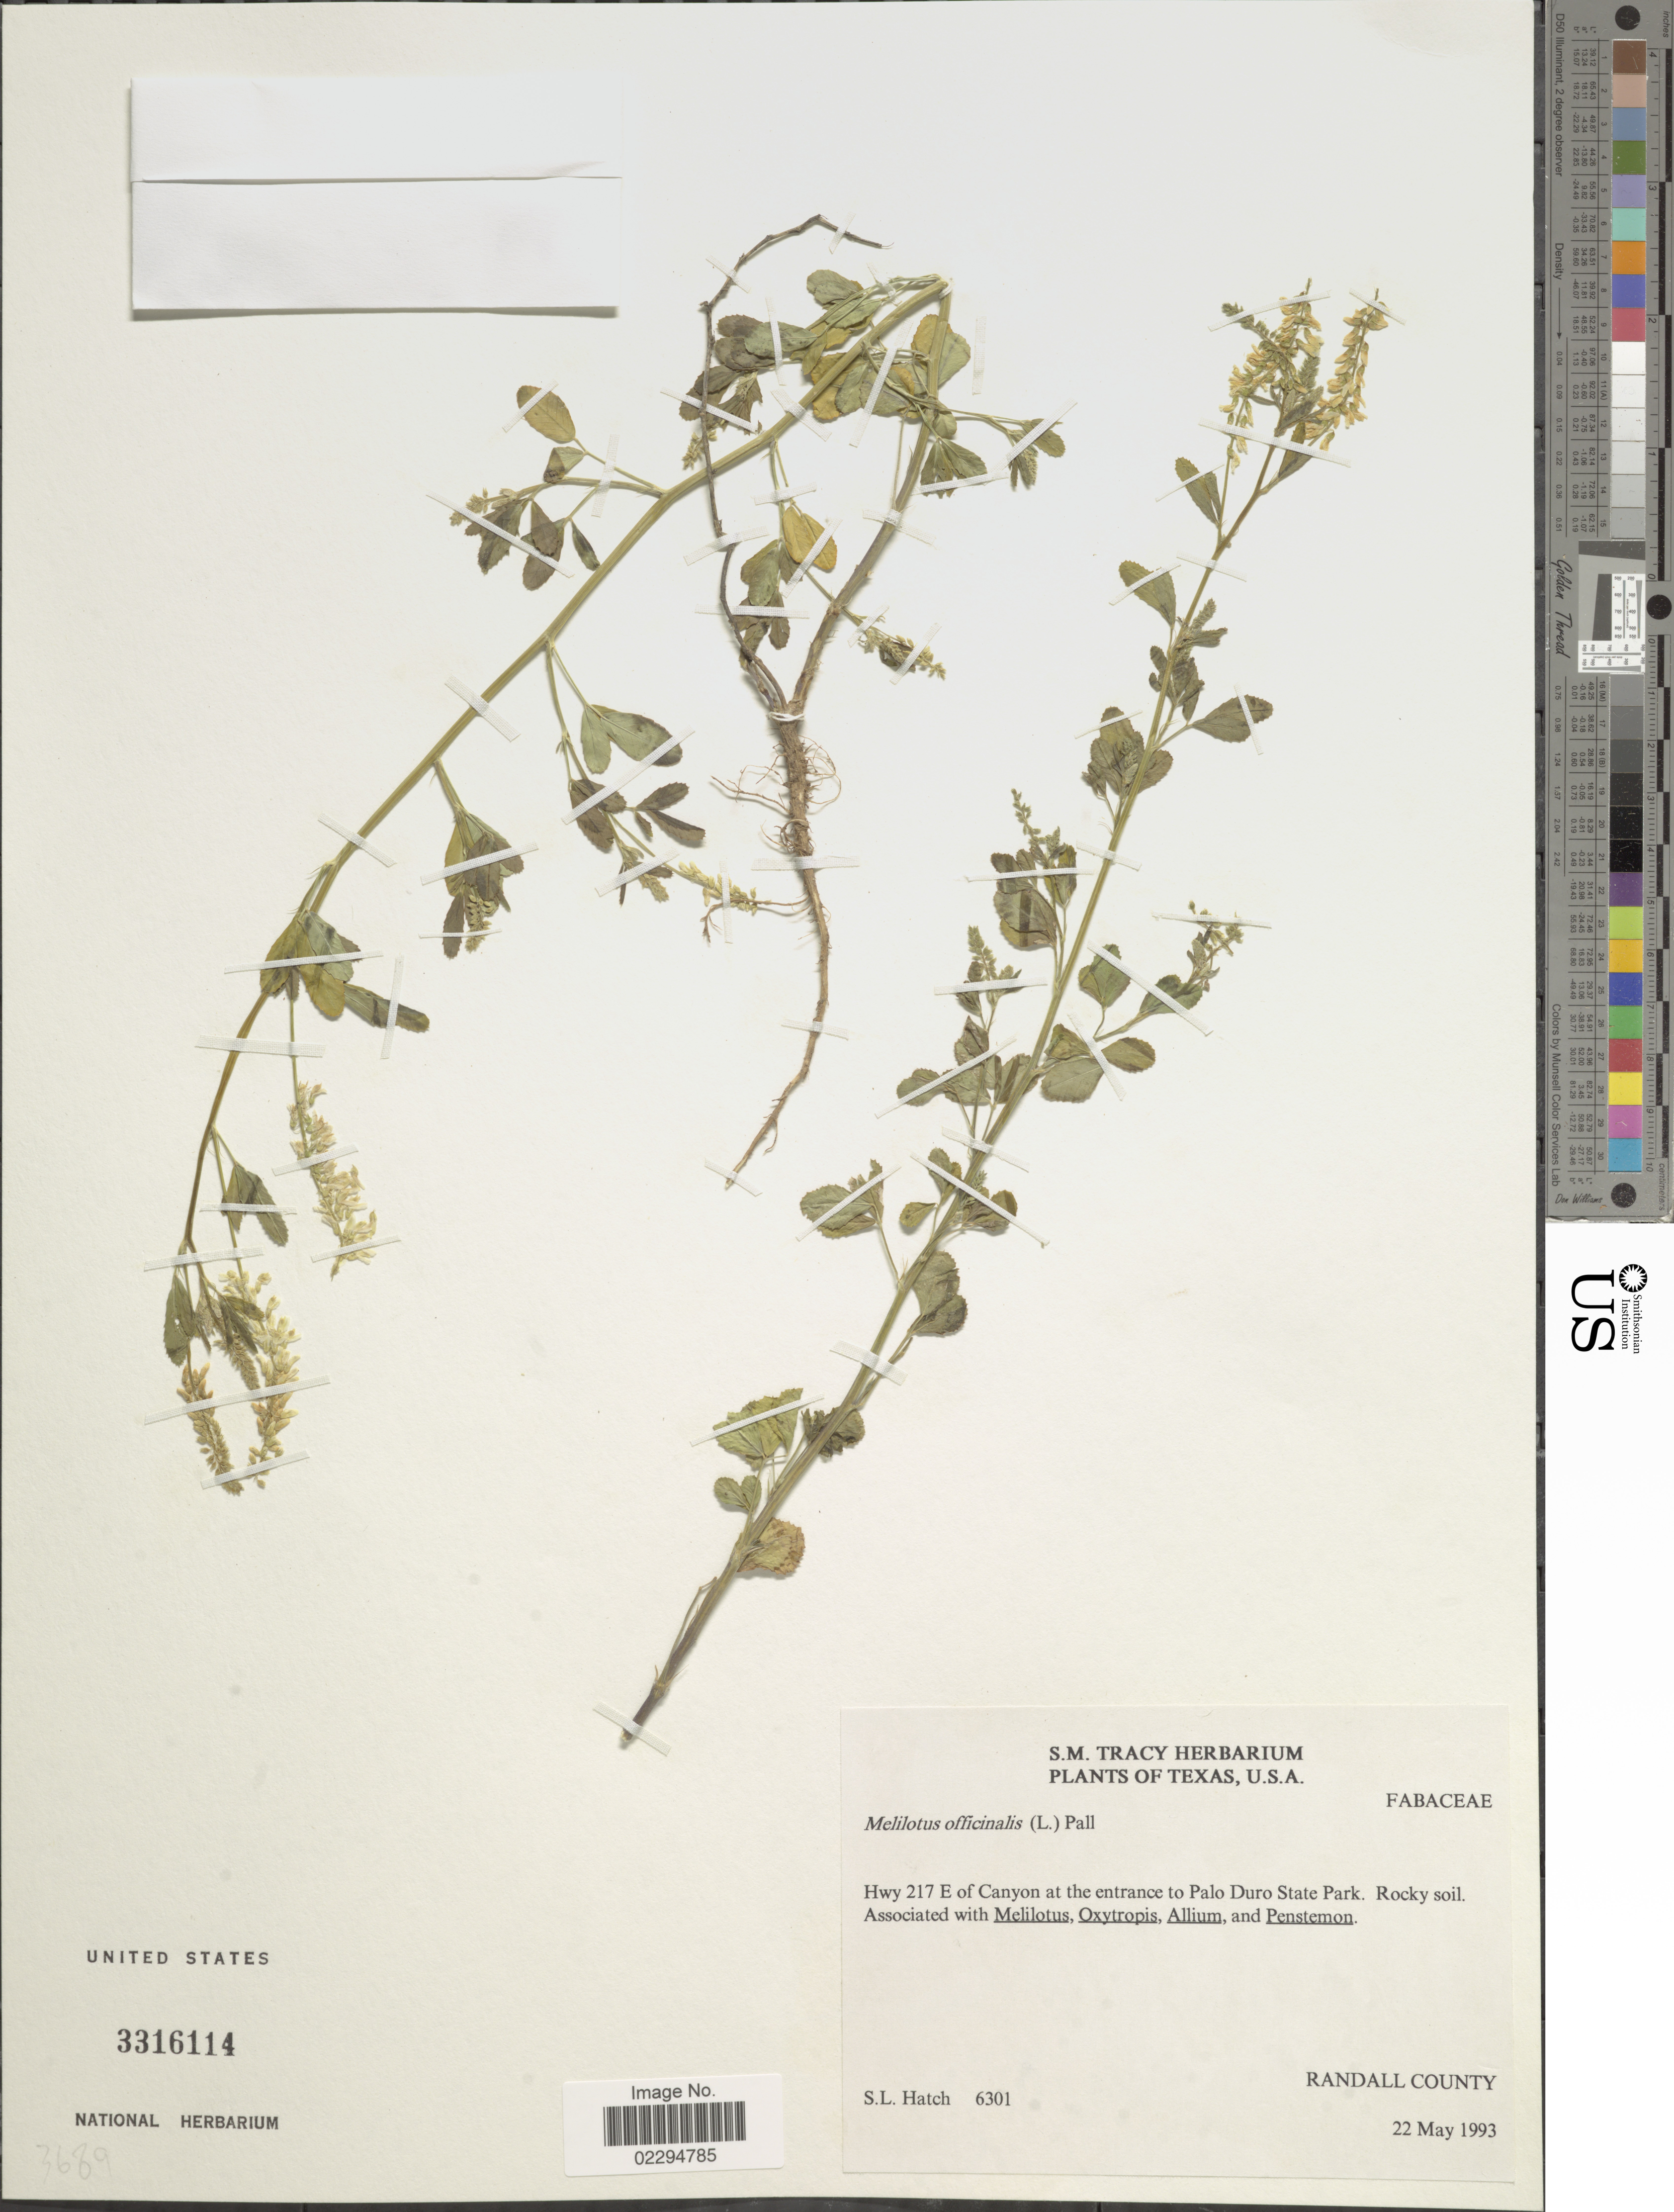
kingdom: Plantae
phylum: Tracheophyta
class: Magnoliopsida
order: Fabales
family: Fabaceae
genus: Melilotus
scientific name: Melilotus officinalis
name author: (L.) Lam.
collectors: S. Hatch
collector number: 6301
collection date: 1993-05-22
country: United States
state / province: Texas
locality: Hwy 217 E of Canyon at the entrance to Palo Duro State Park. Randall County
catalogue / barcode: US 3316114